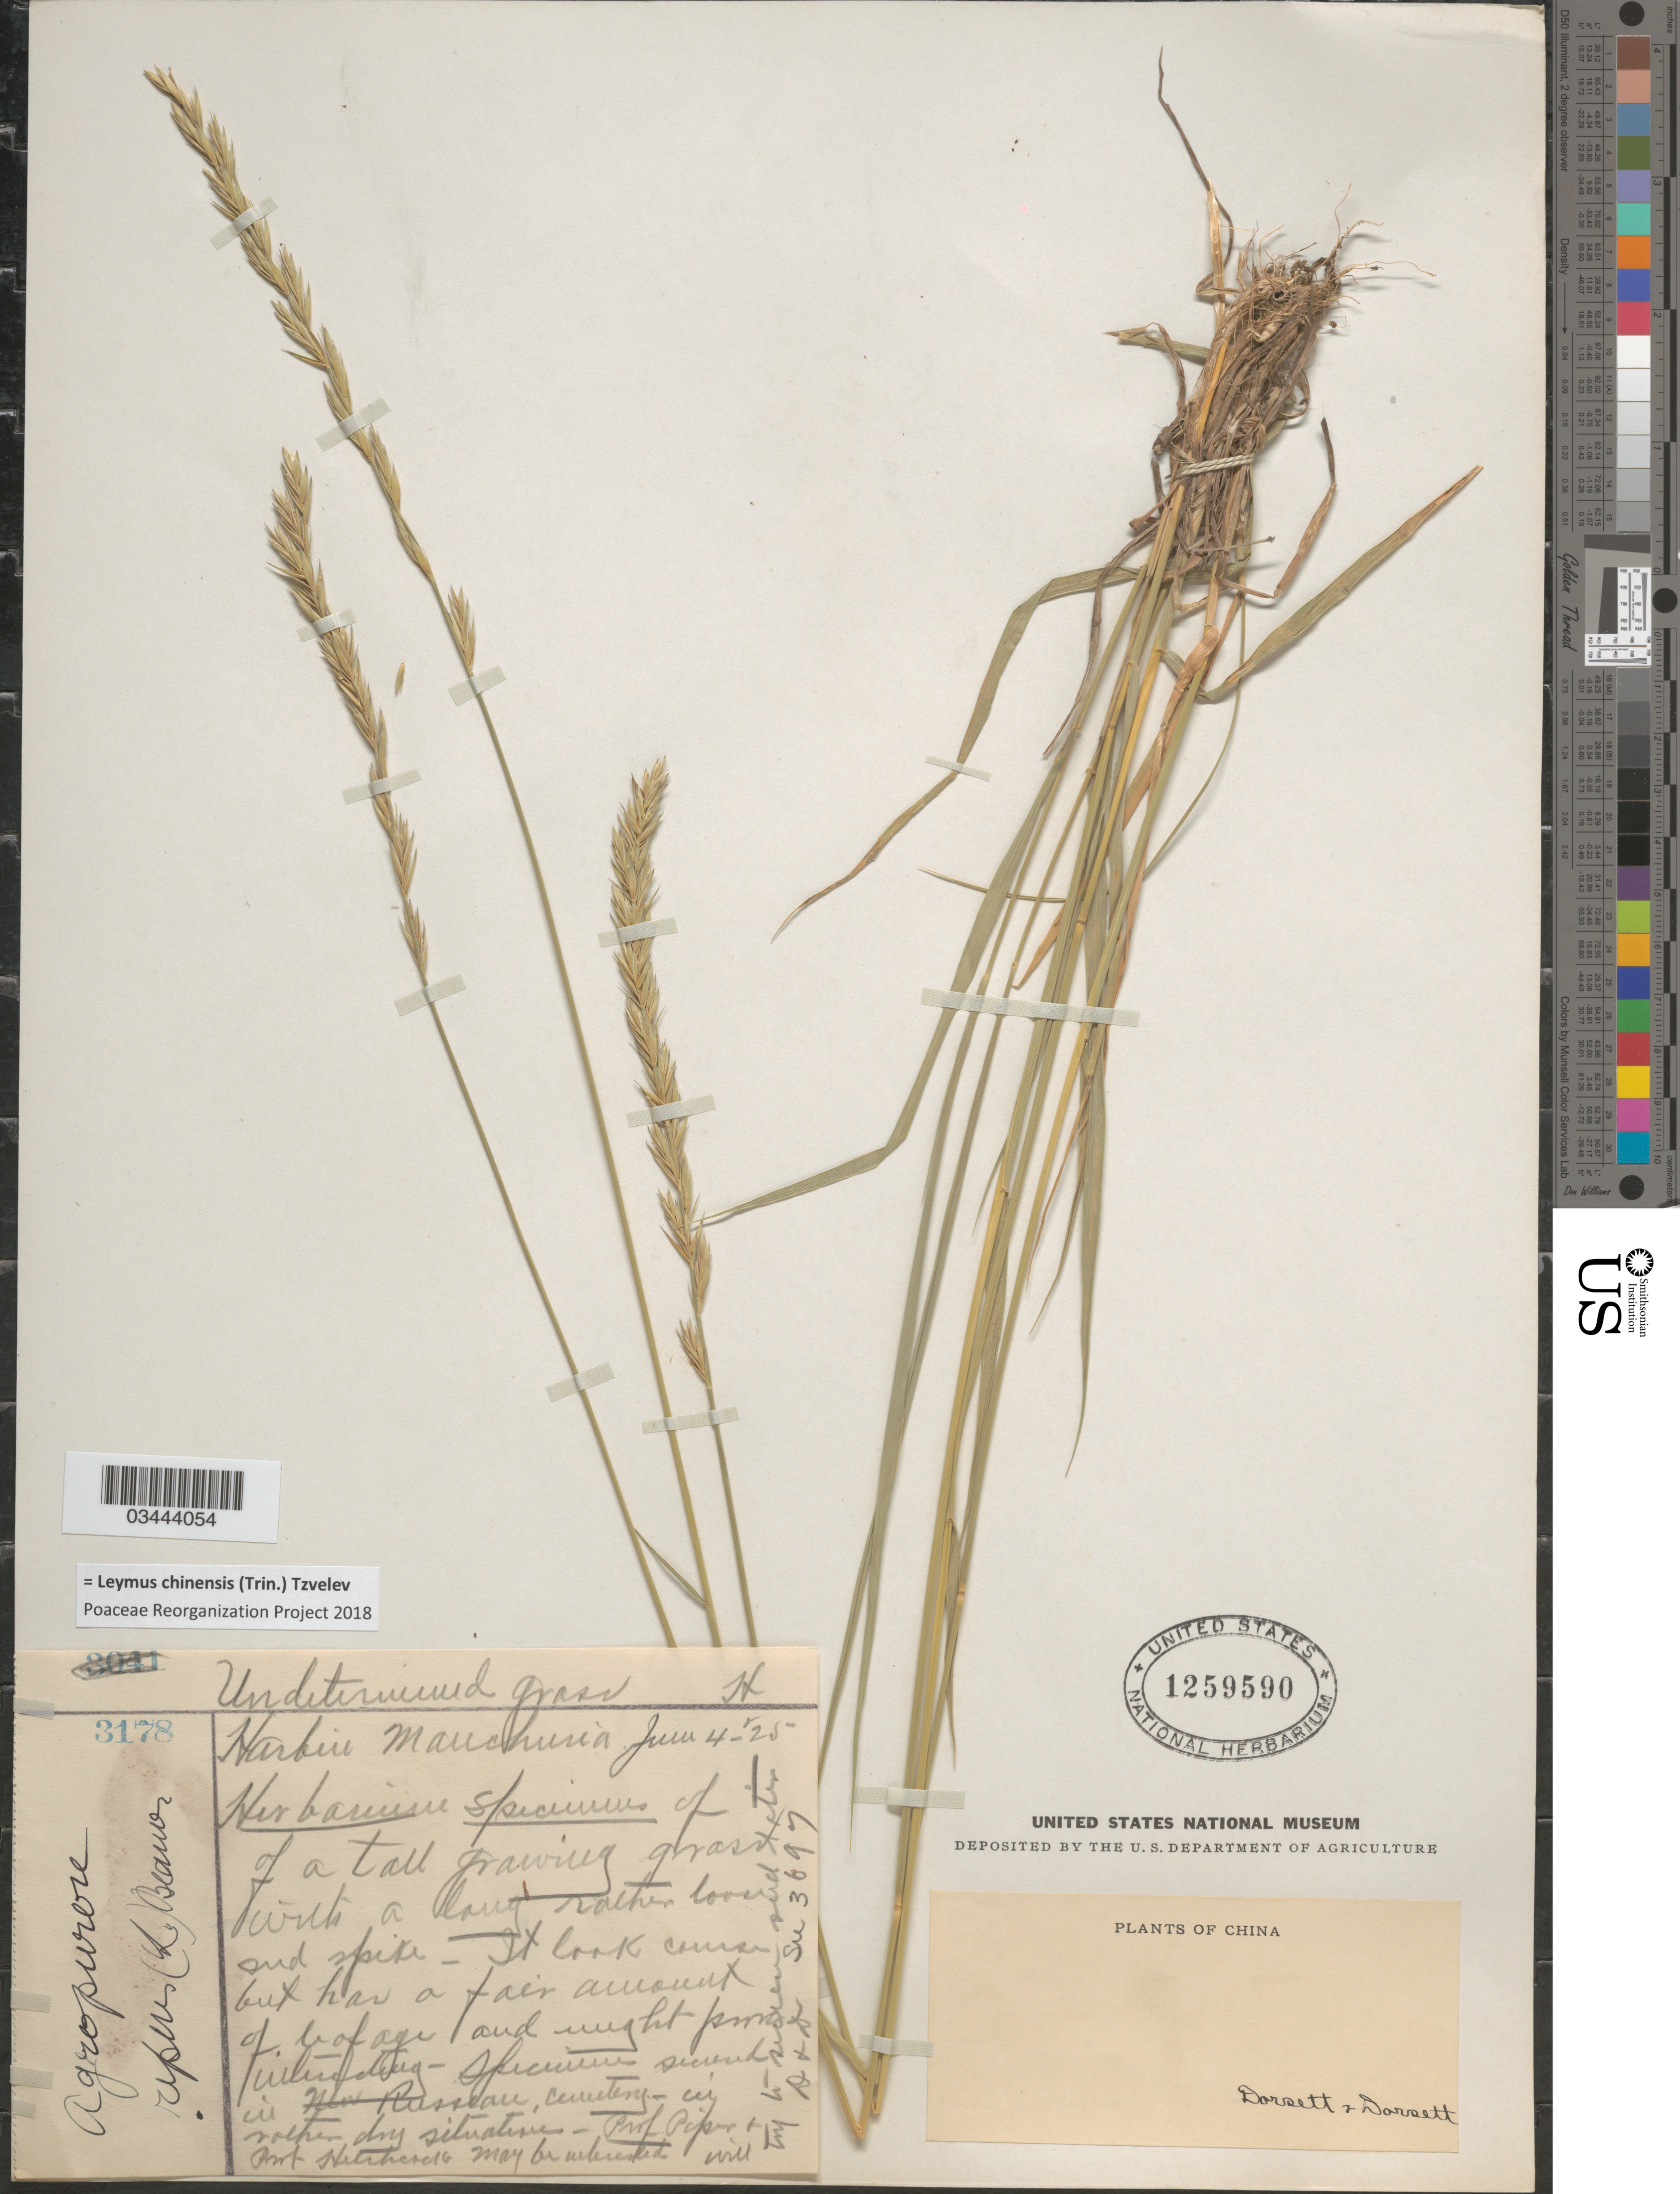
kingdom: Plantae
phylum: Tracheophyta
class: Liliopsida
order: Poales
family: Poaceae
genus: Leymus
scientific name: Leymus chinensis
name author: (Trin.) Tzvelev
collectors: -- Dorsett & -- Dorsett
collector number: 3178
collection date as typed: Transcribed d/m/y: 4/6/25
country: China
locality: Harbin Manchuria.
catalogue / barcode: US 1259590